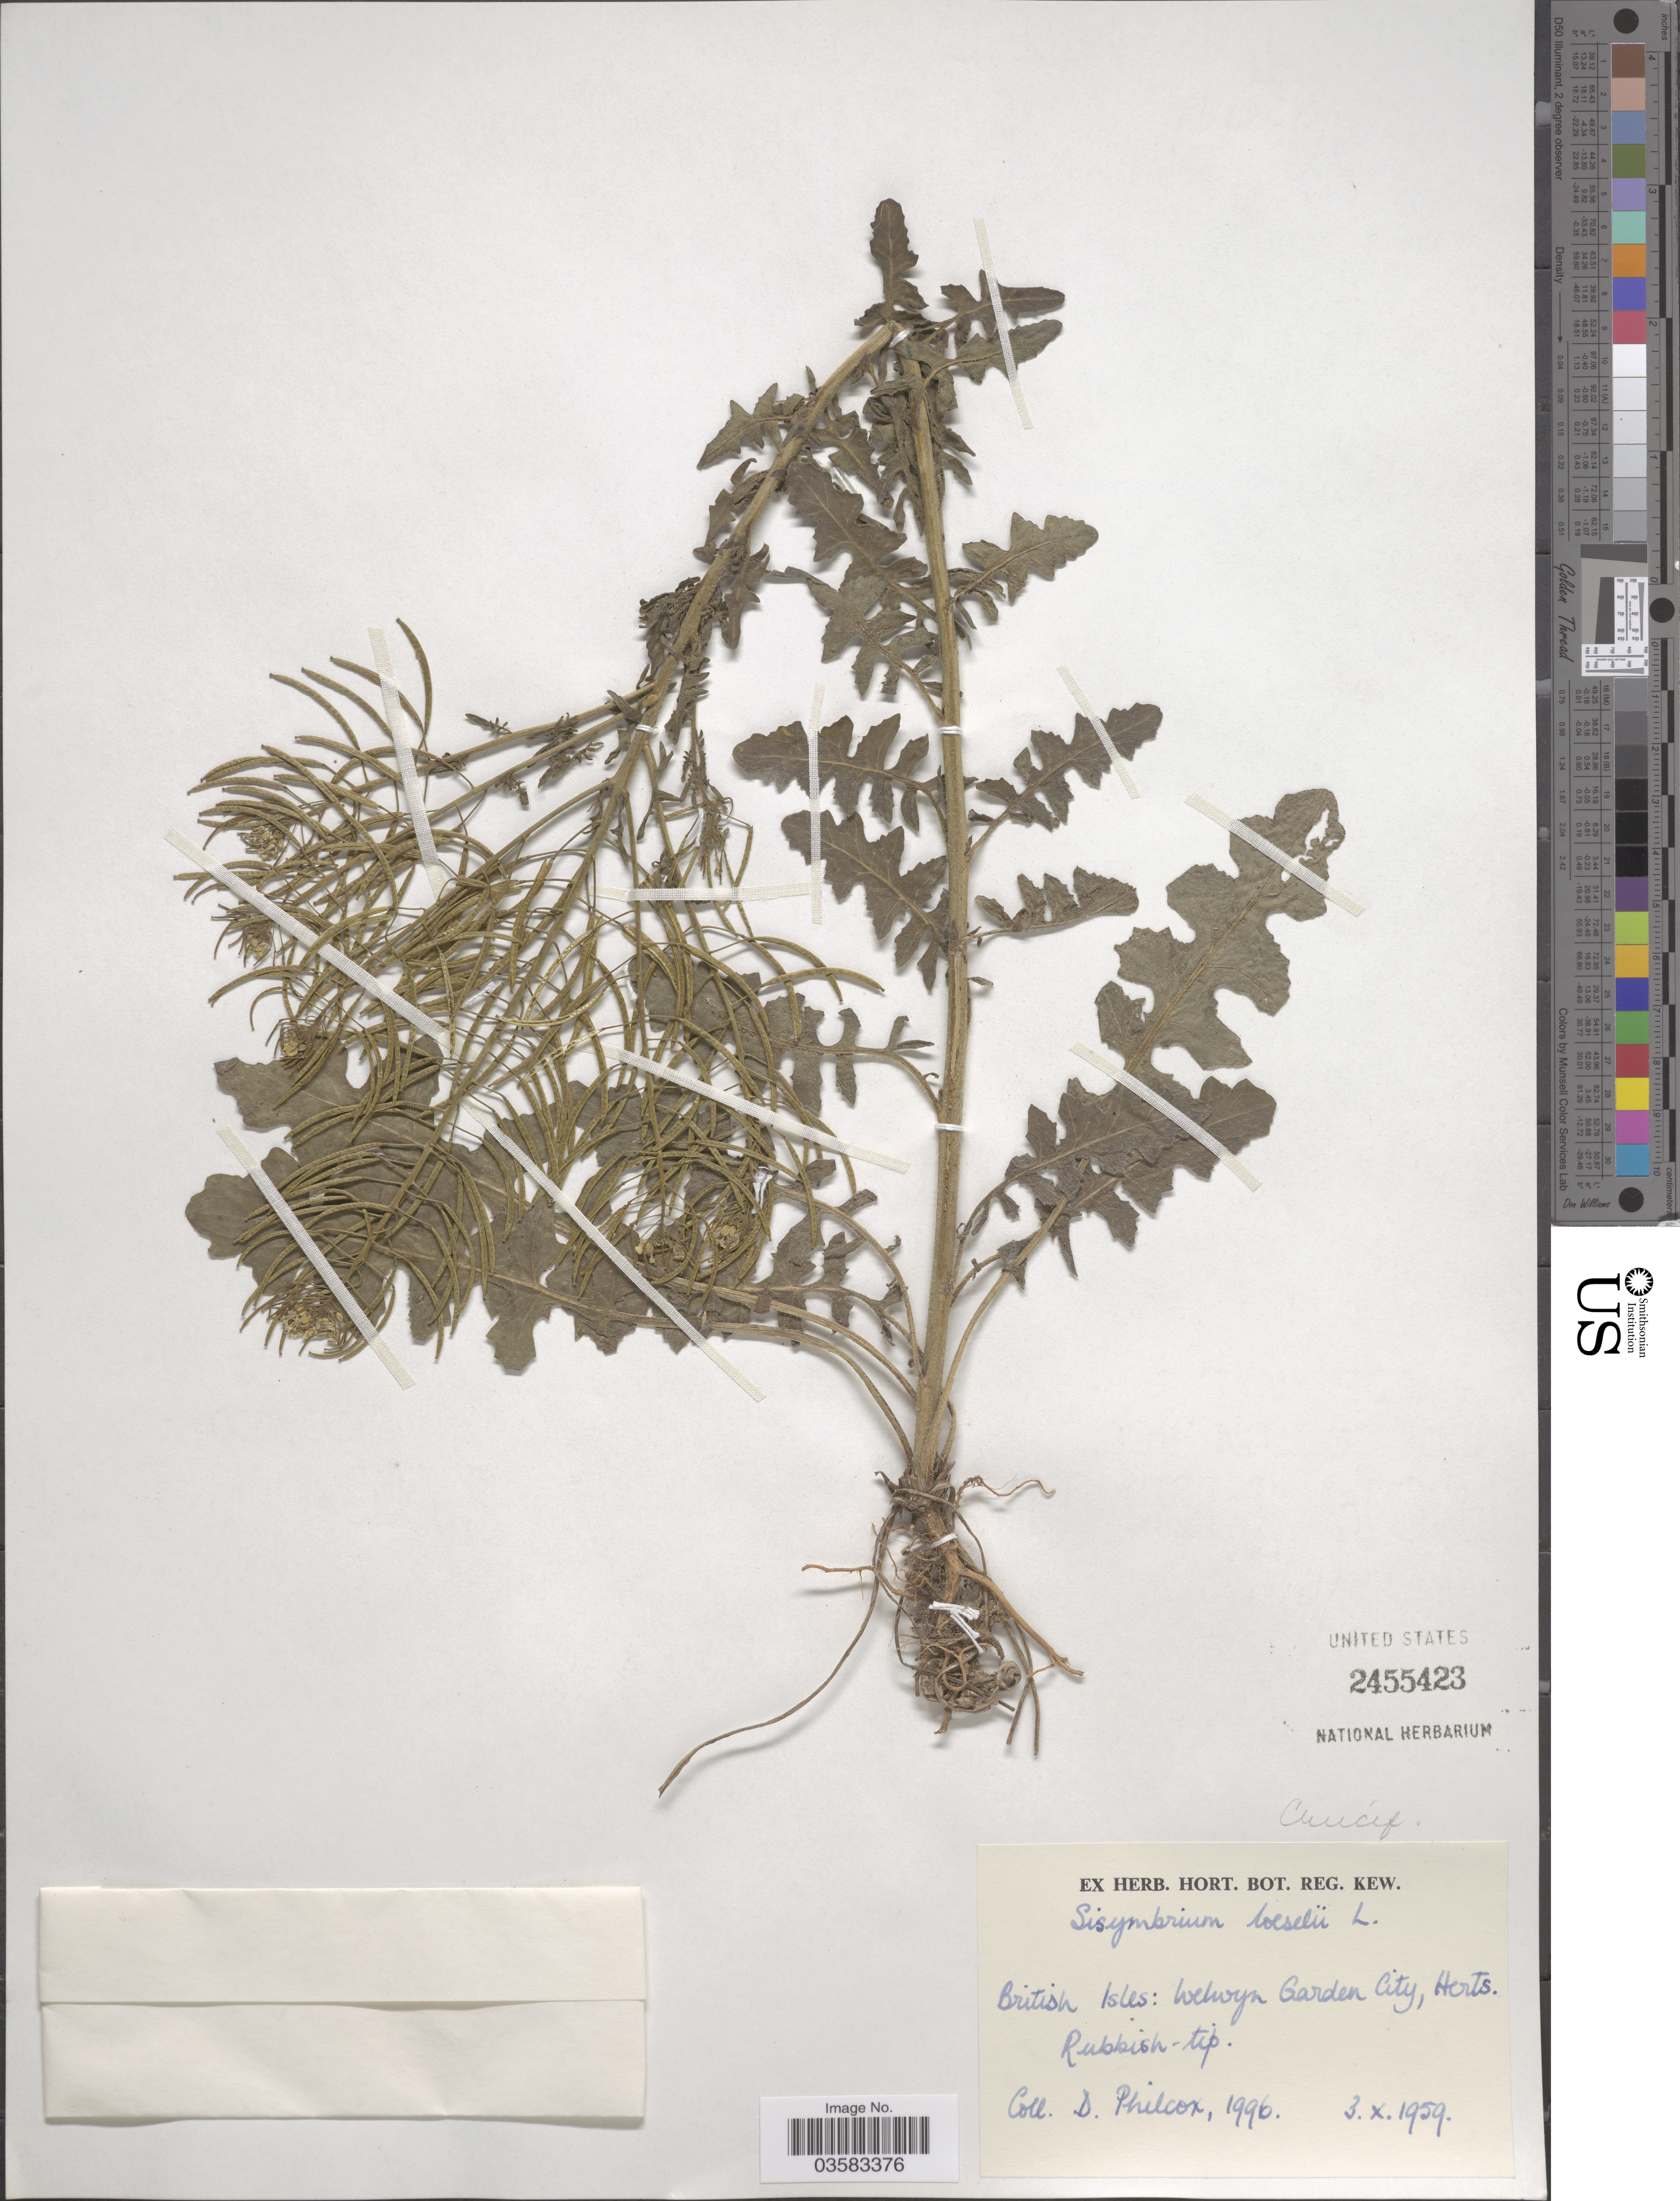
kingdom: Plantae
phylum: Tracheophyta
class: Magnoliopsida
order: Brassicales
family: Brassicaceae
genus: Sisymbrium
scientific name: Sisymbrium loeselii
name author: L.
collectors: D. Philcox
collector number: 1996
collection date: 1959-10-03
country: United Kingdom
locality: British Isles: Welwyn Garden City, Herts. Rubbish-tip.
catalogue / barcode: US 2455423